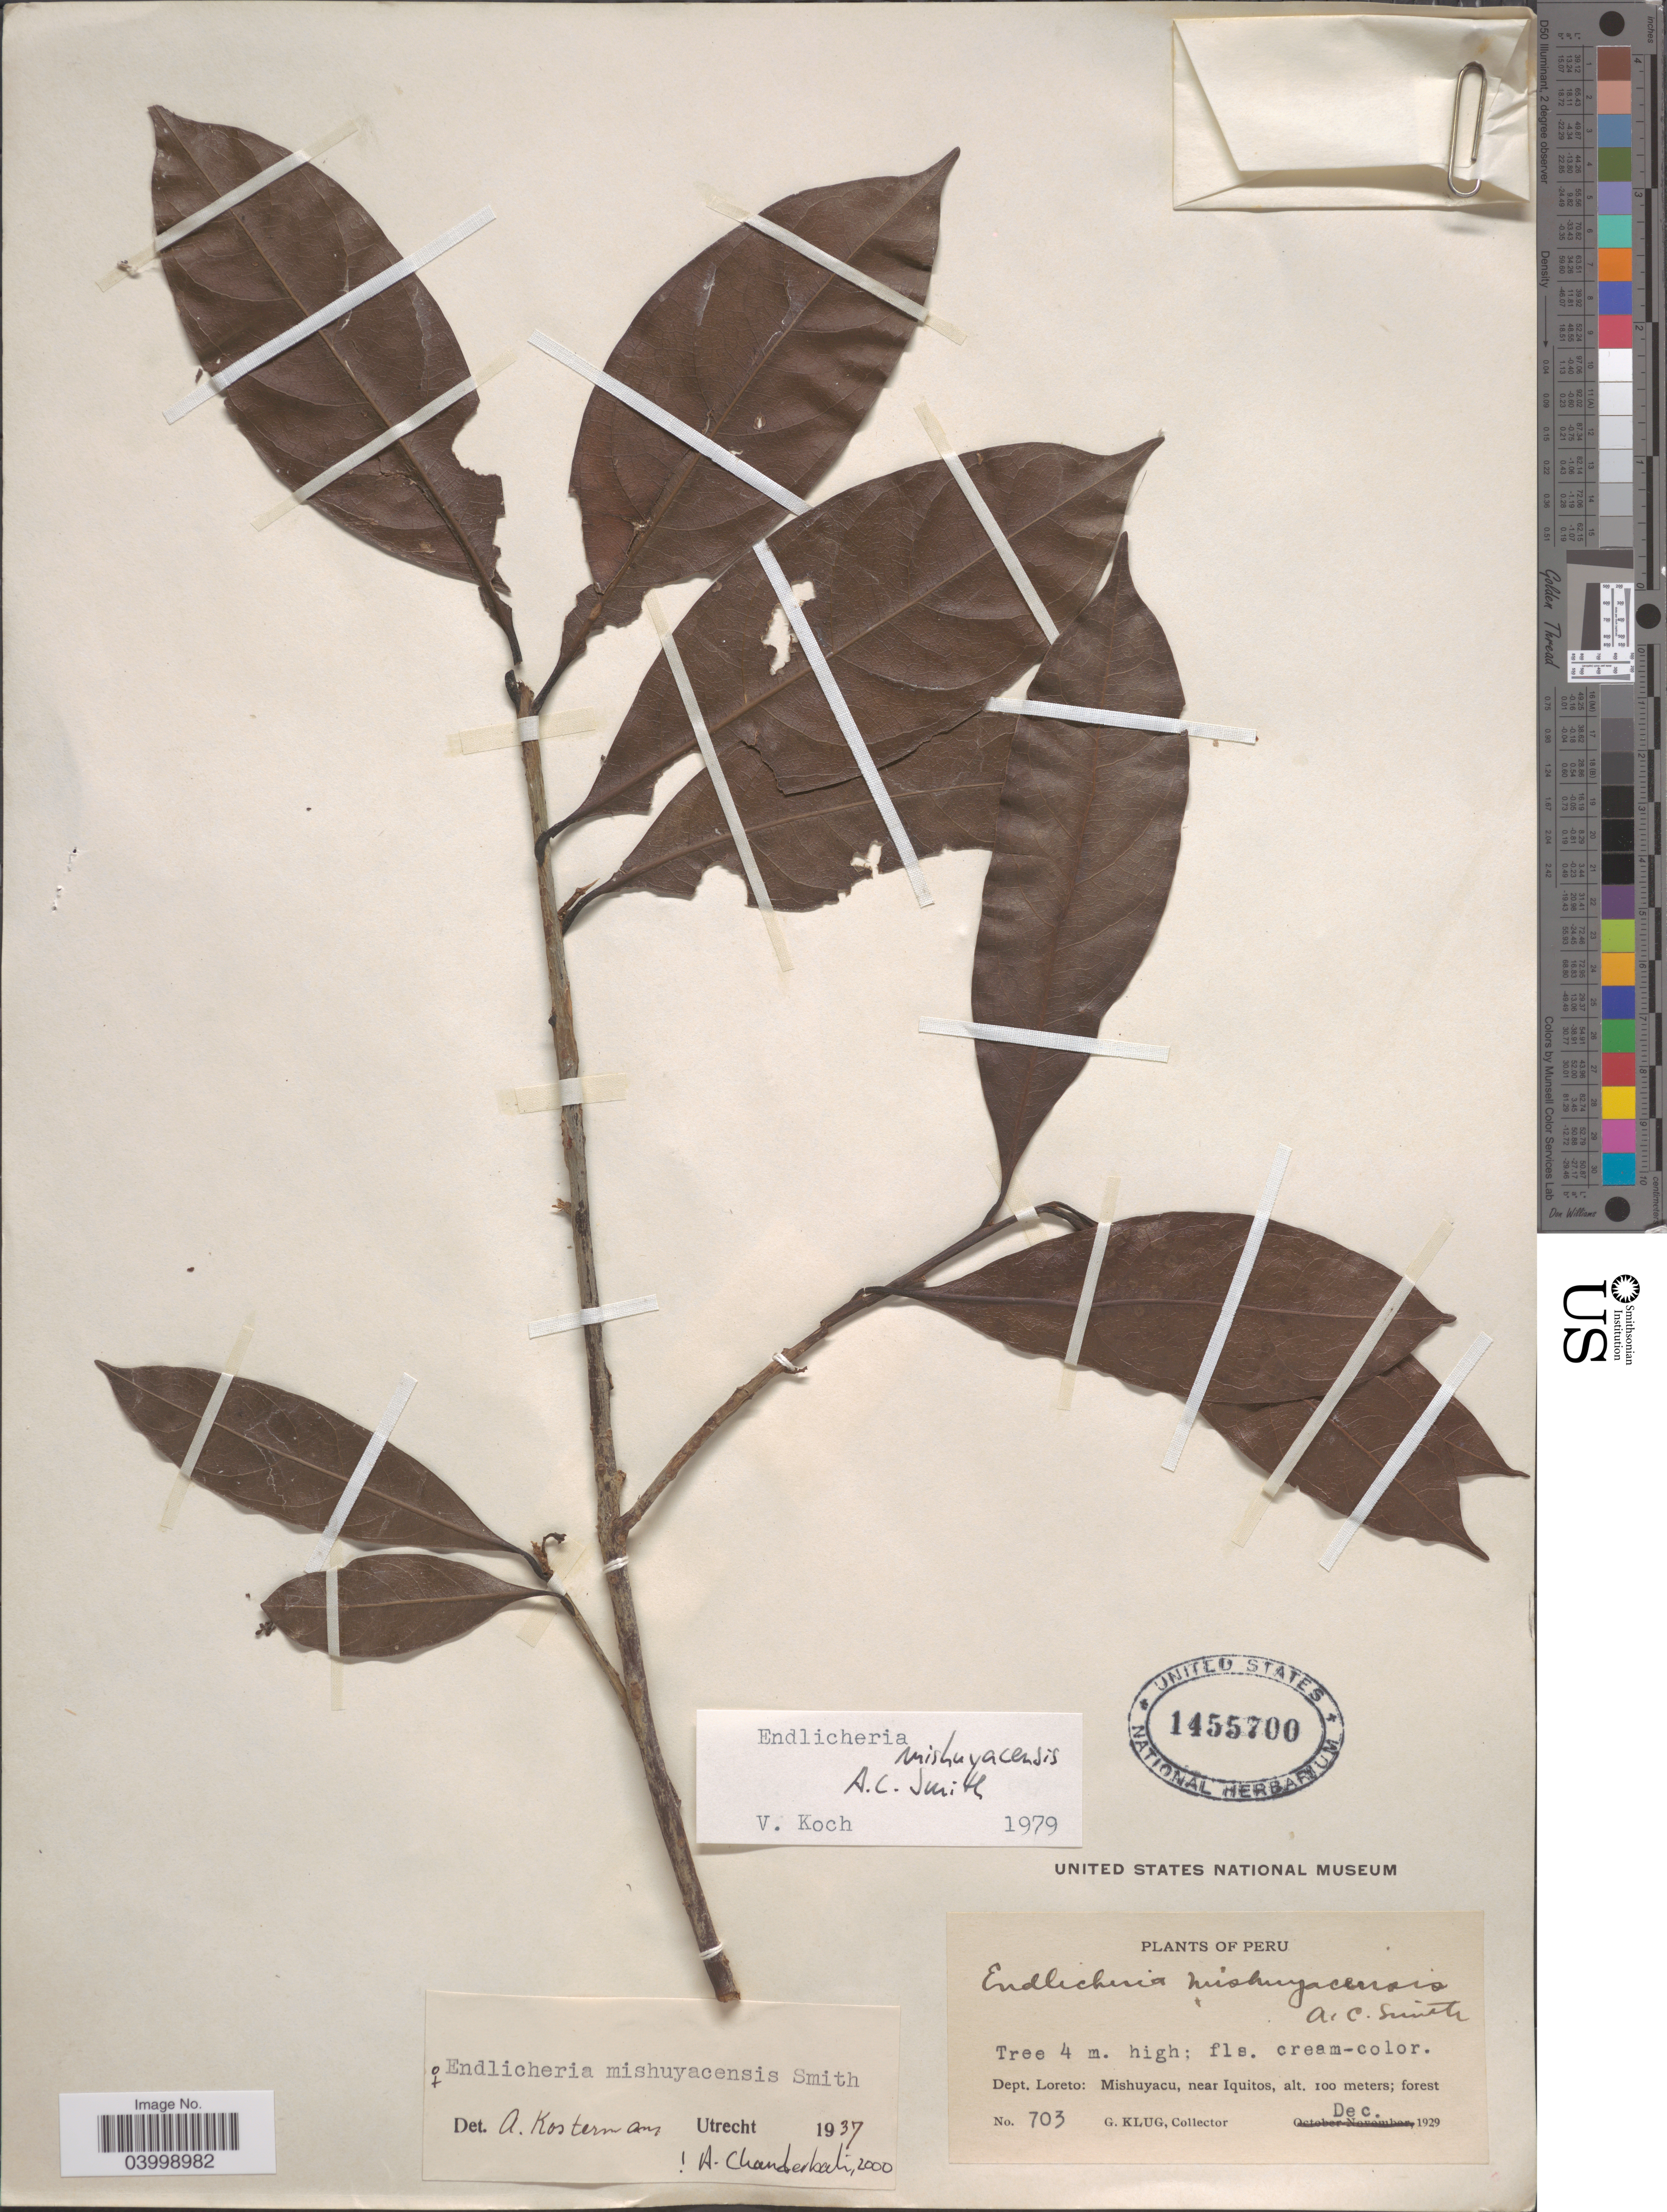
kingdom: Plantae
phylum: Tracheophyta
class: Magnoliopsida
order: Laurales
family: Lauraceae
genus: Endlicheria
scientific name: Endlicheria mishuyacensis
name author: A.C. Sm.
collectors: G. Klug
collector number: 703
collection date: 1929-12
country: Peru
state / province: Loreto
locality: Dept. Loreto: Mishuyacu, near Iquitos.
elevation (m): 100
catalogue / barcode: US 1455700